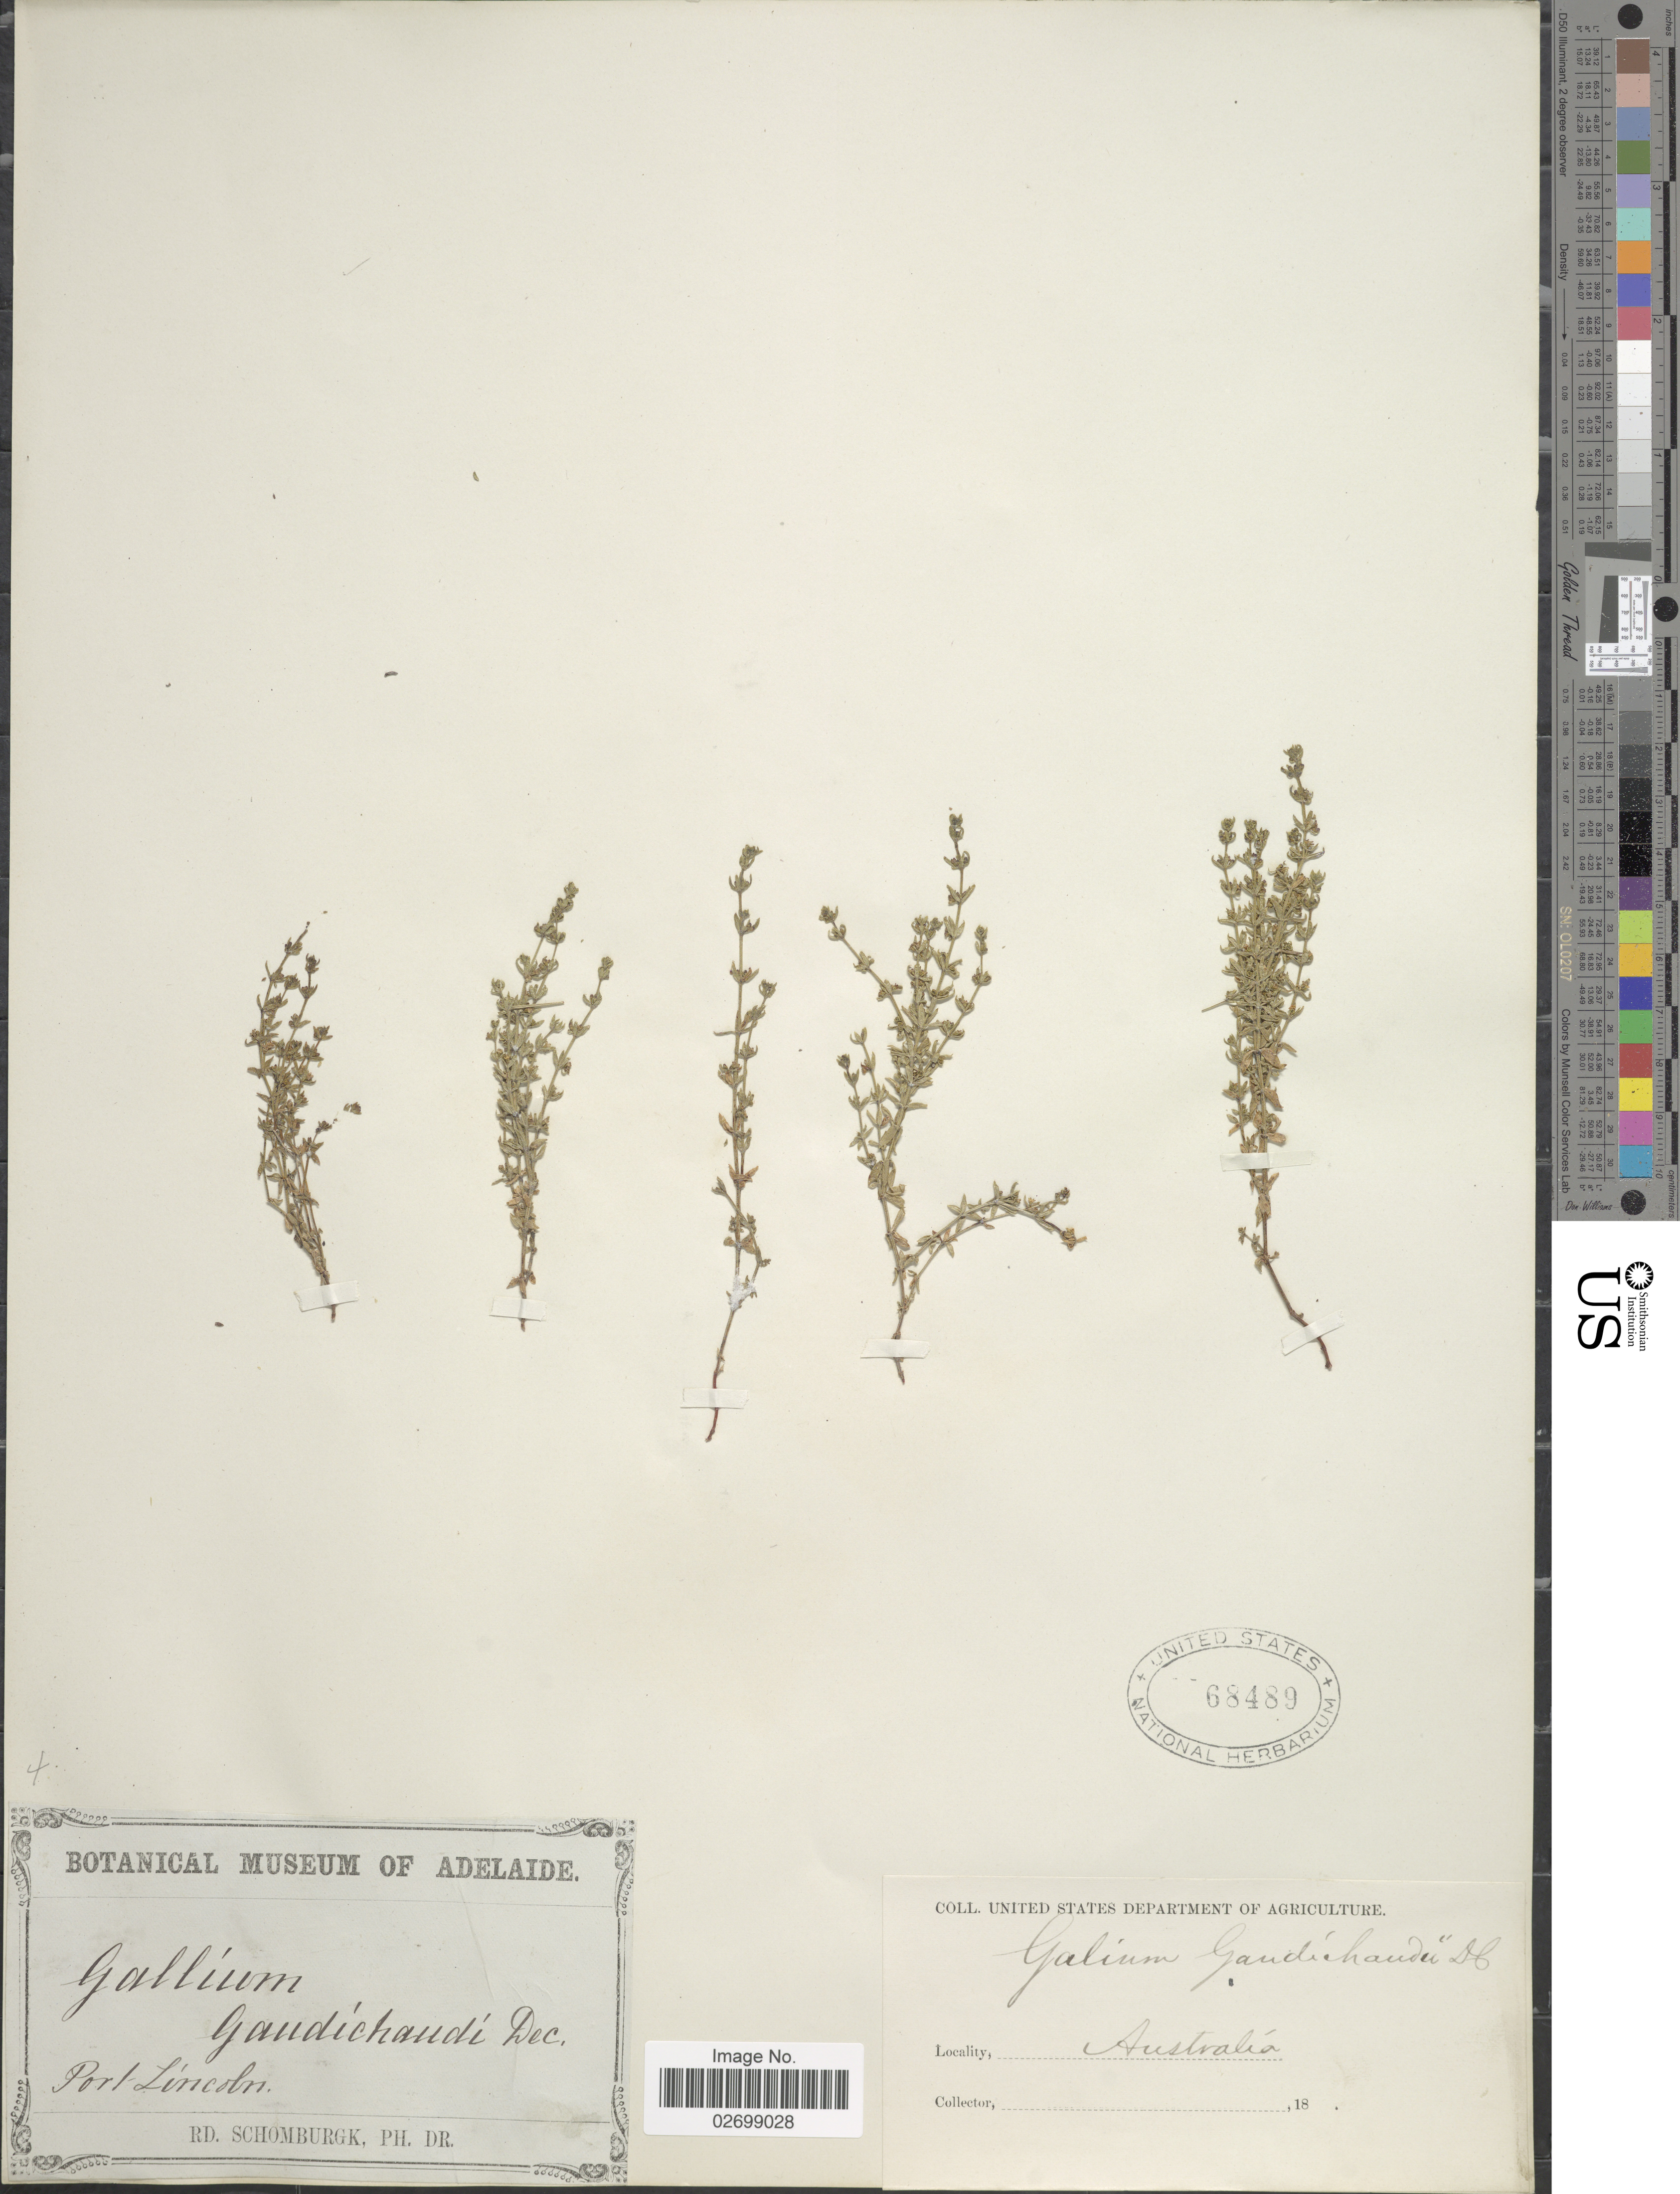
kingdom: Plantae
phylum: Tracheophyta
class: Magnoliopsida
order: Gentianales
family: Rubiaceae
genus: Galium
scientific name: Galium gaudichaudii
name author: DC.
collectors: M. R. Schomburgk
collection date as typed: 18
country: Australia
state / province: South Australia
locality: Port Lincoln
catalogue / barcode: US 68489